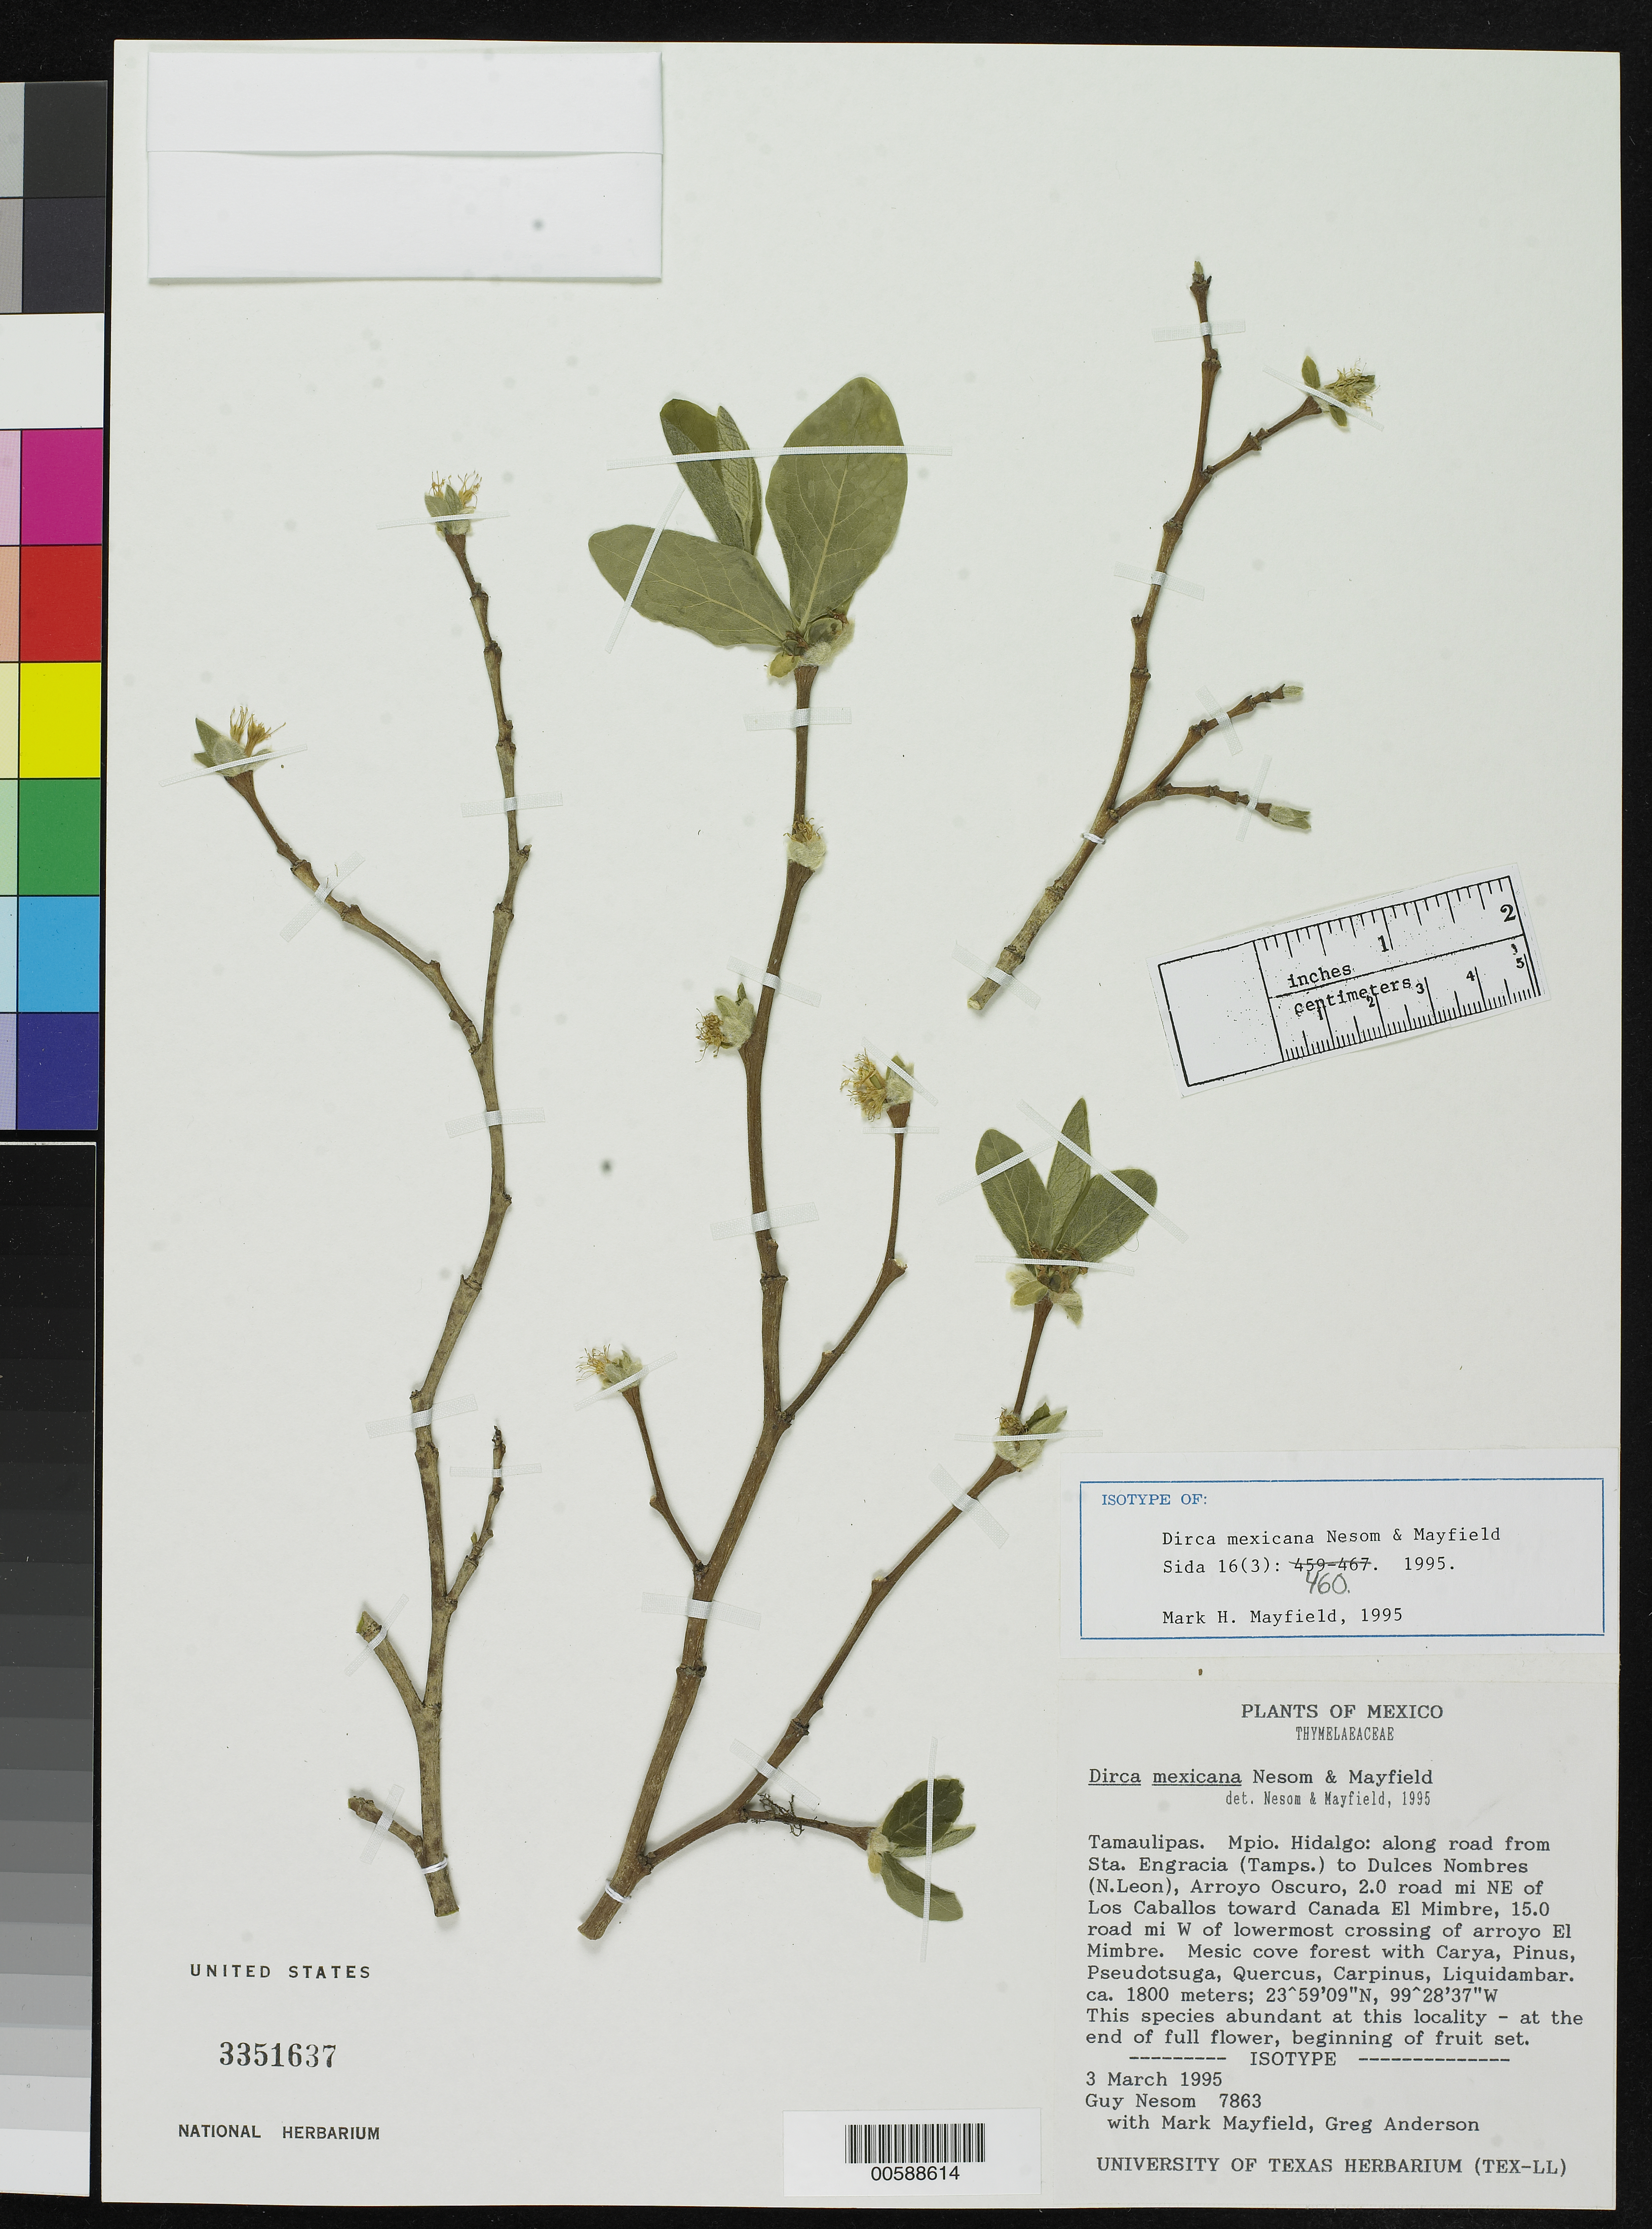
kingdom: Plantae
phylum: Tracheophyta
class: Magnoliopsida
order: Malvales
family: Thymelaeaceae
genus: Dirca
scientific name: Dirca mexicana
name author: G.L. Nesom & Mayfield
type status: Isotype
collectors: G. L. Nesom, M. H. Mayfield & G. Anderson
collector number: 7863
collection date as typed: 03 Mar 1995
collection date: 1995-03-03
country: Mexico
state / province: Tamaulipas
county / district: Hidalgo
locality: Road from Sta. Engracia (Tamps.) to Dulces Nombres (N. Leon), Arroyo Oscuro, 2.0 Oscuro, mi NE of Los Caballos toward Canada em Mimbre.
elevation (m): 1800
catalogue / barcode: US 3351637